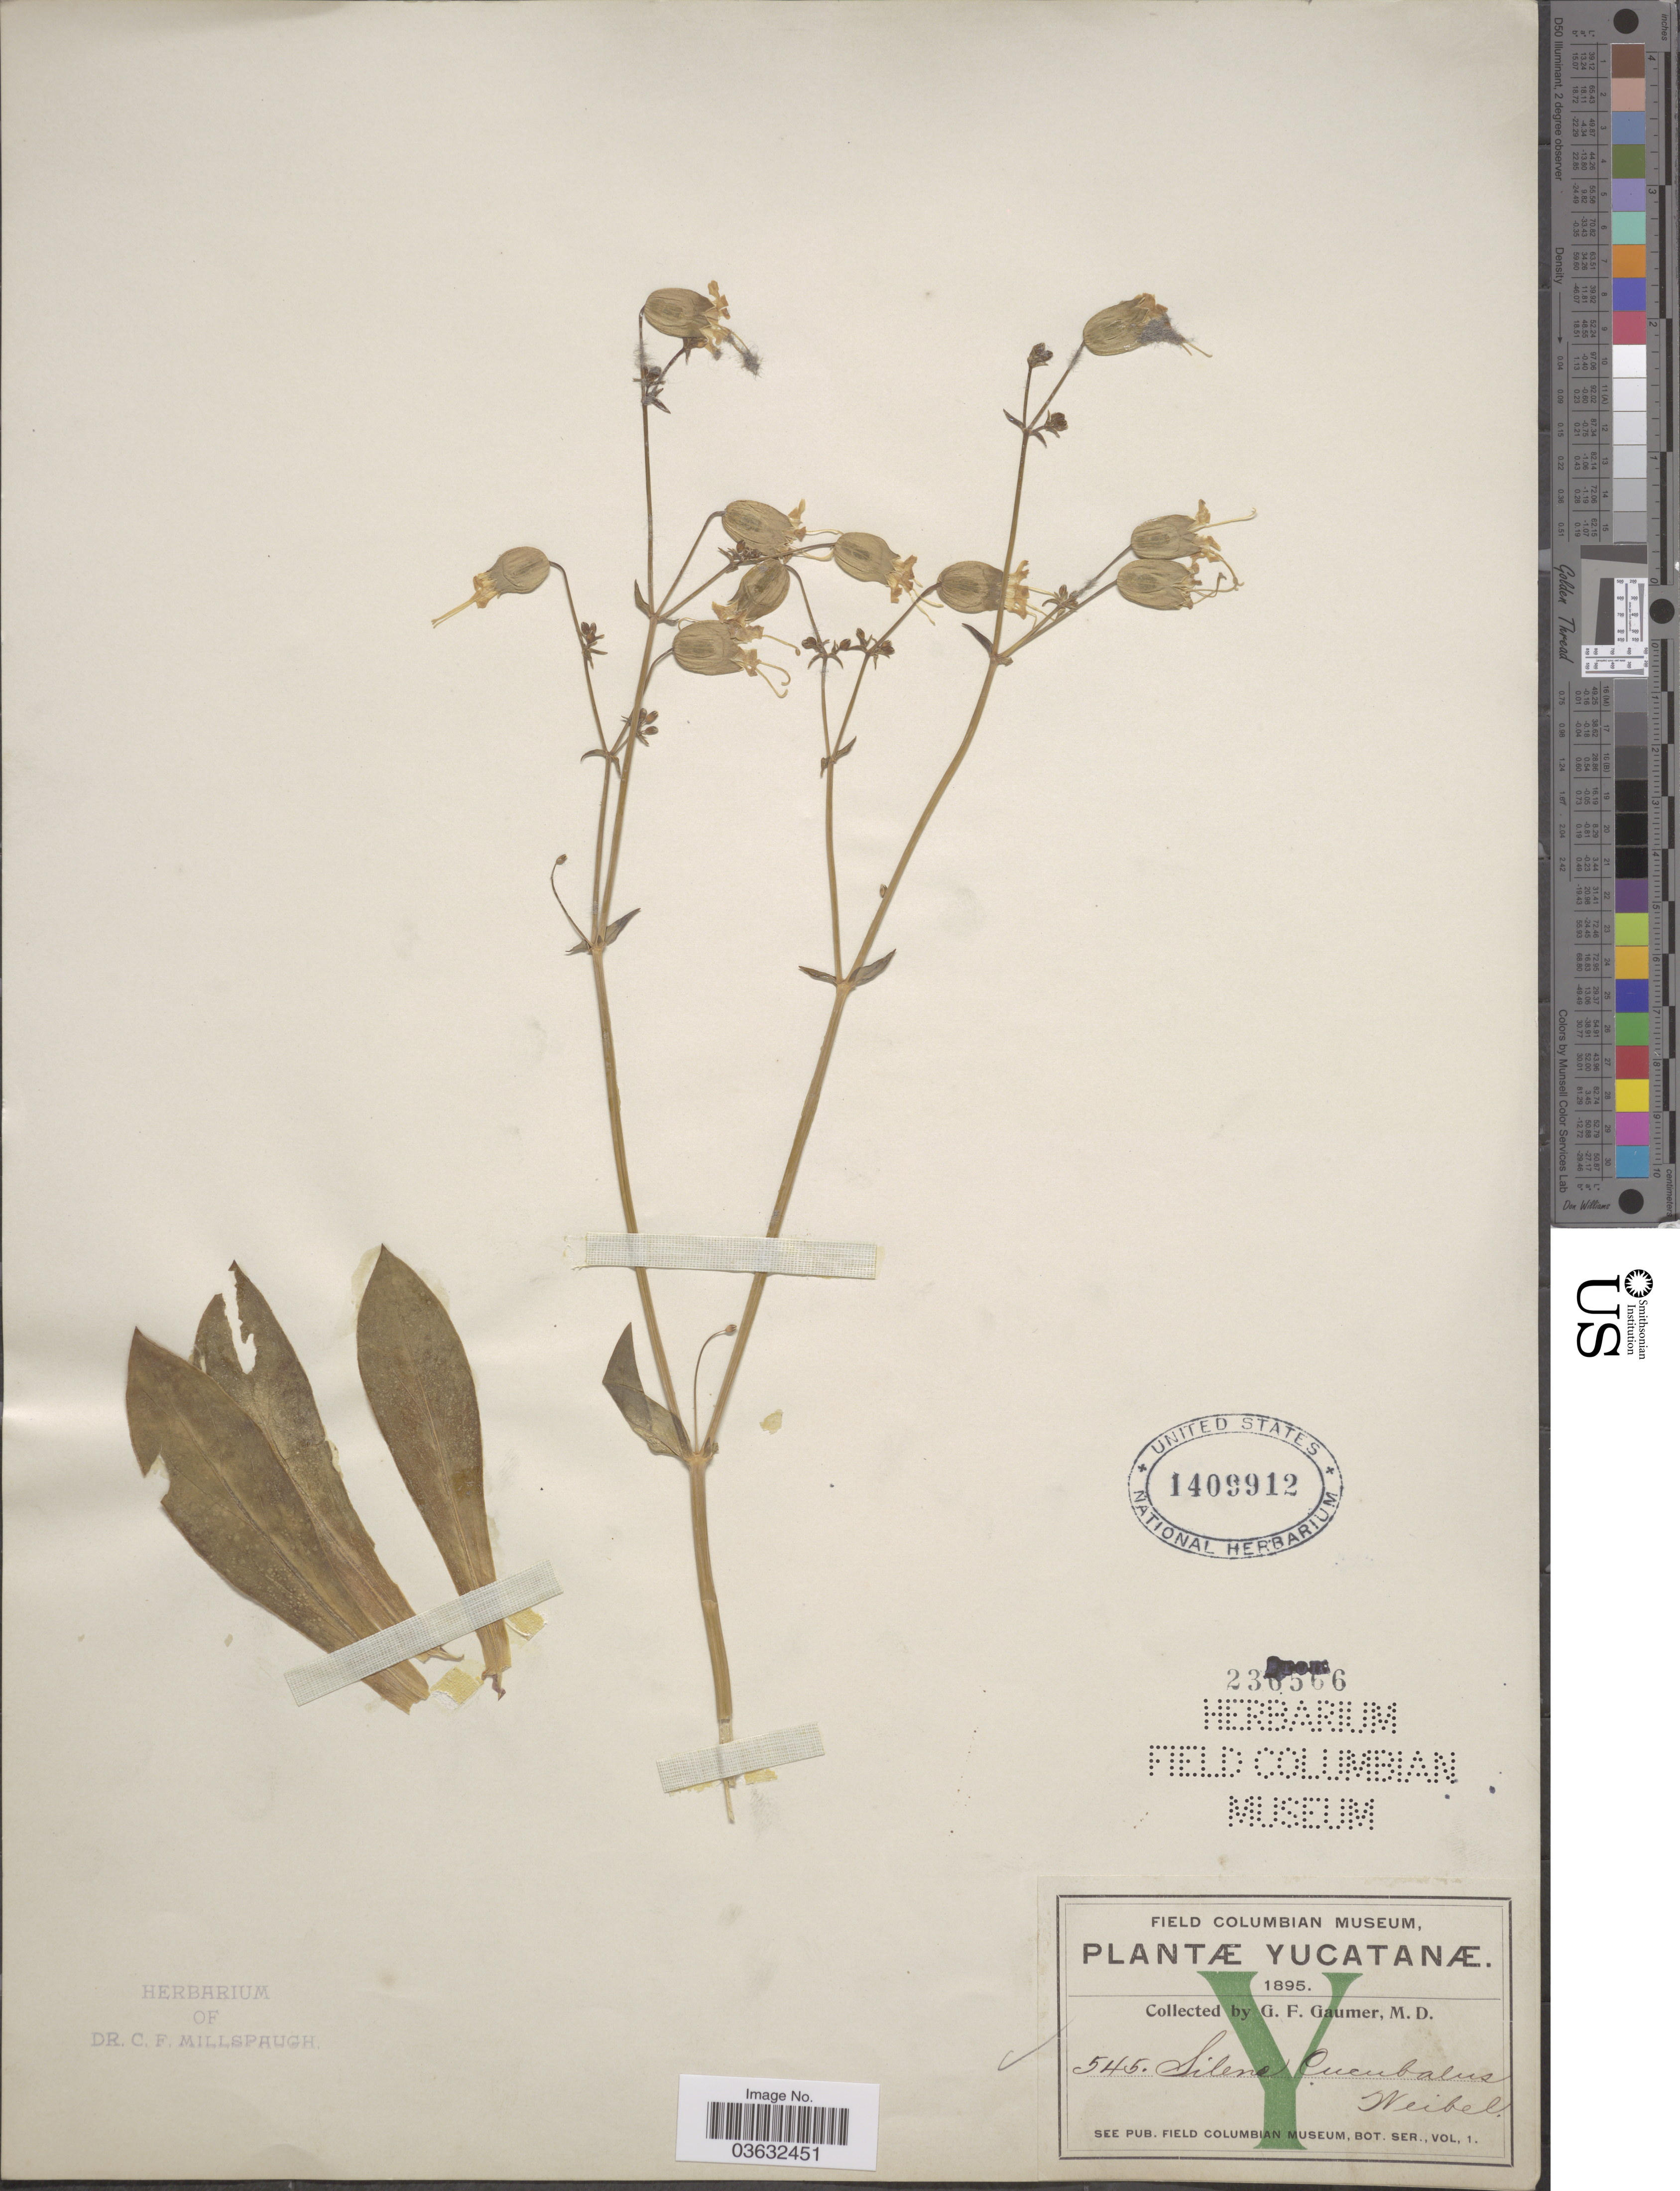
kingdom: Plantae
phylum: Tracheophyta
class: Magnoliopsida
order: Caryophyllales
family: Caryophyllaceae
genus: Silene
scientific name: Silene cucubalus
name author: L.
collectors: G. F. Gaumer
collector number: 545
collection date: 1895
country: Mexico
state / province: Yucatán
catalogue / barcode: US 1409912